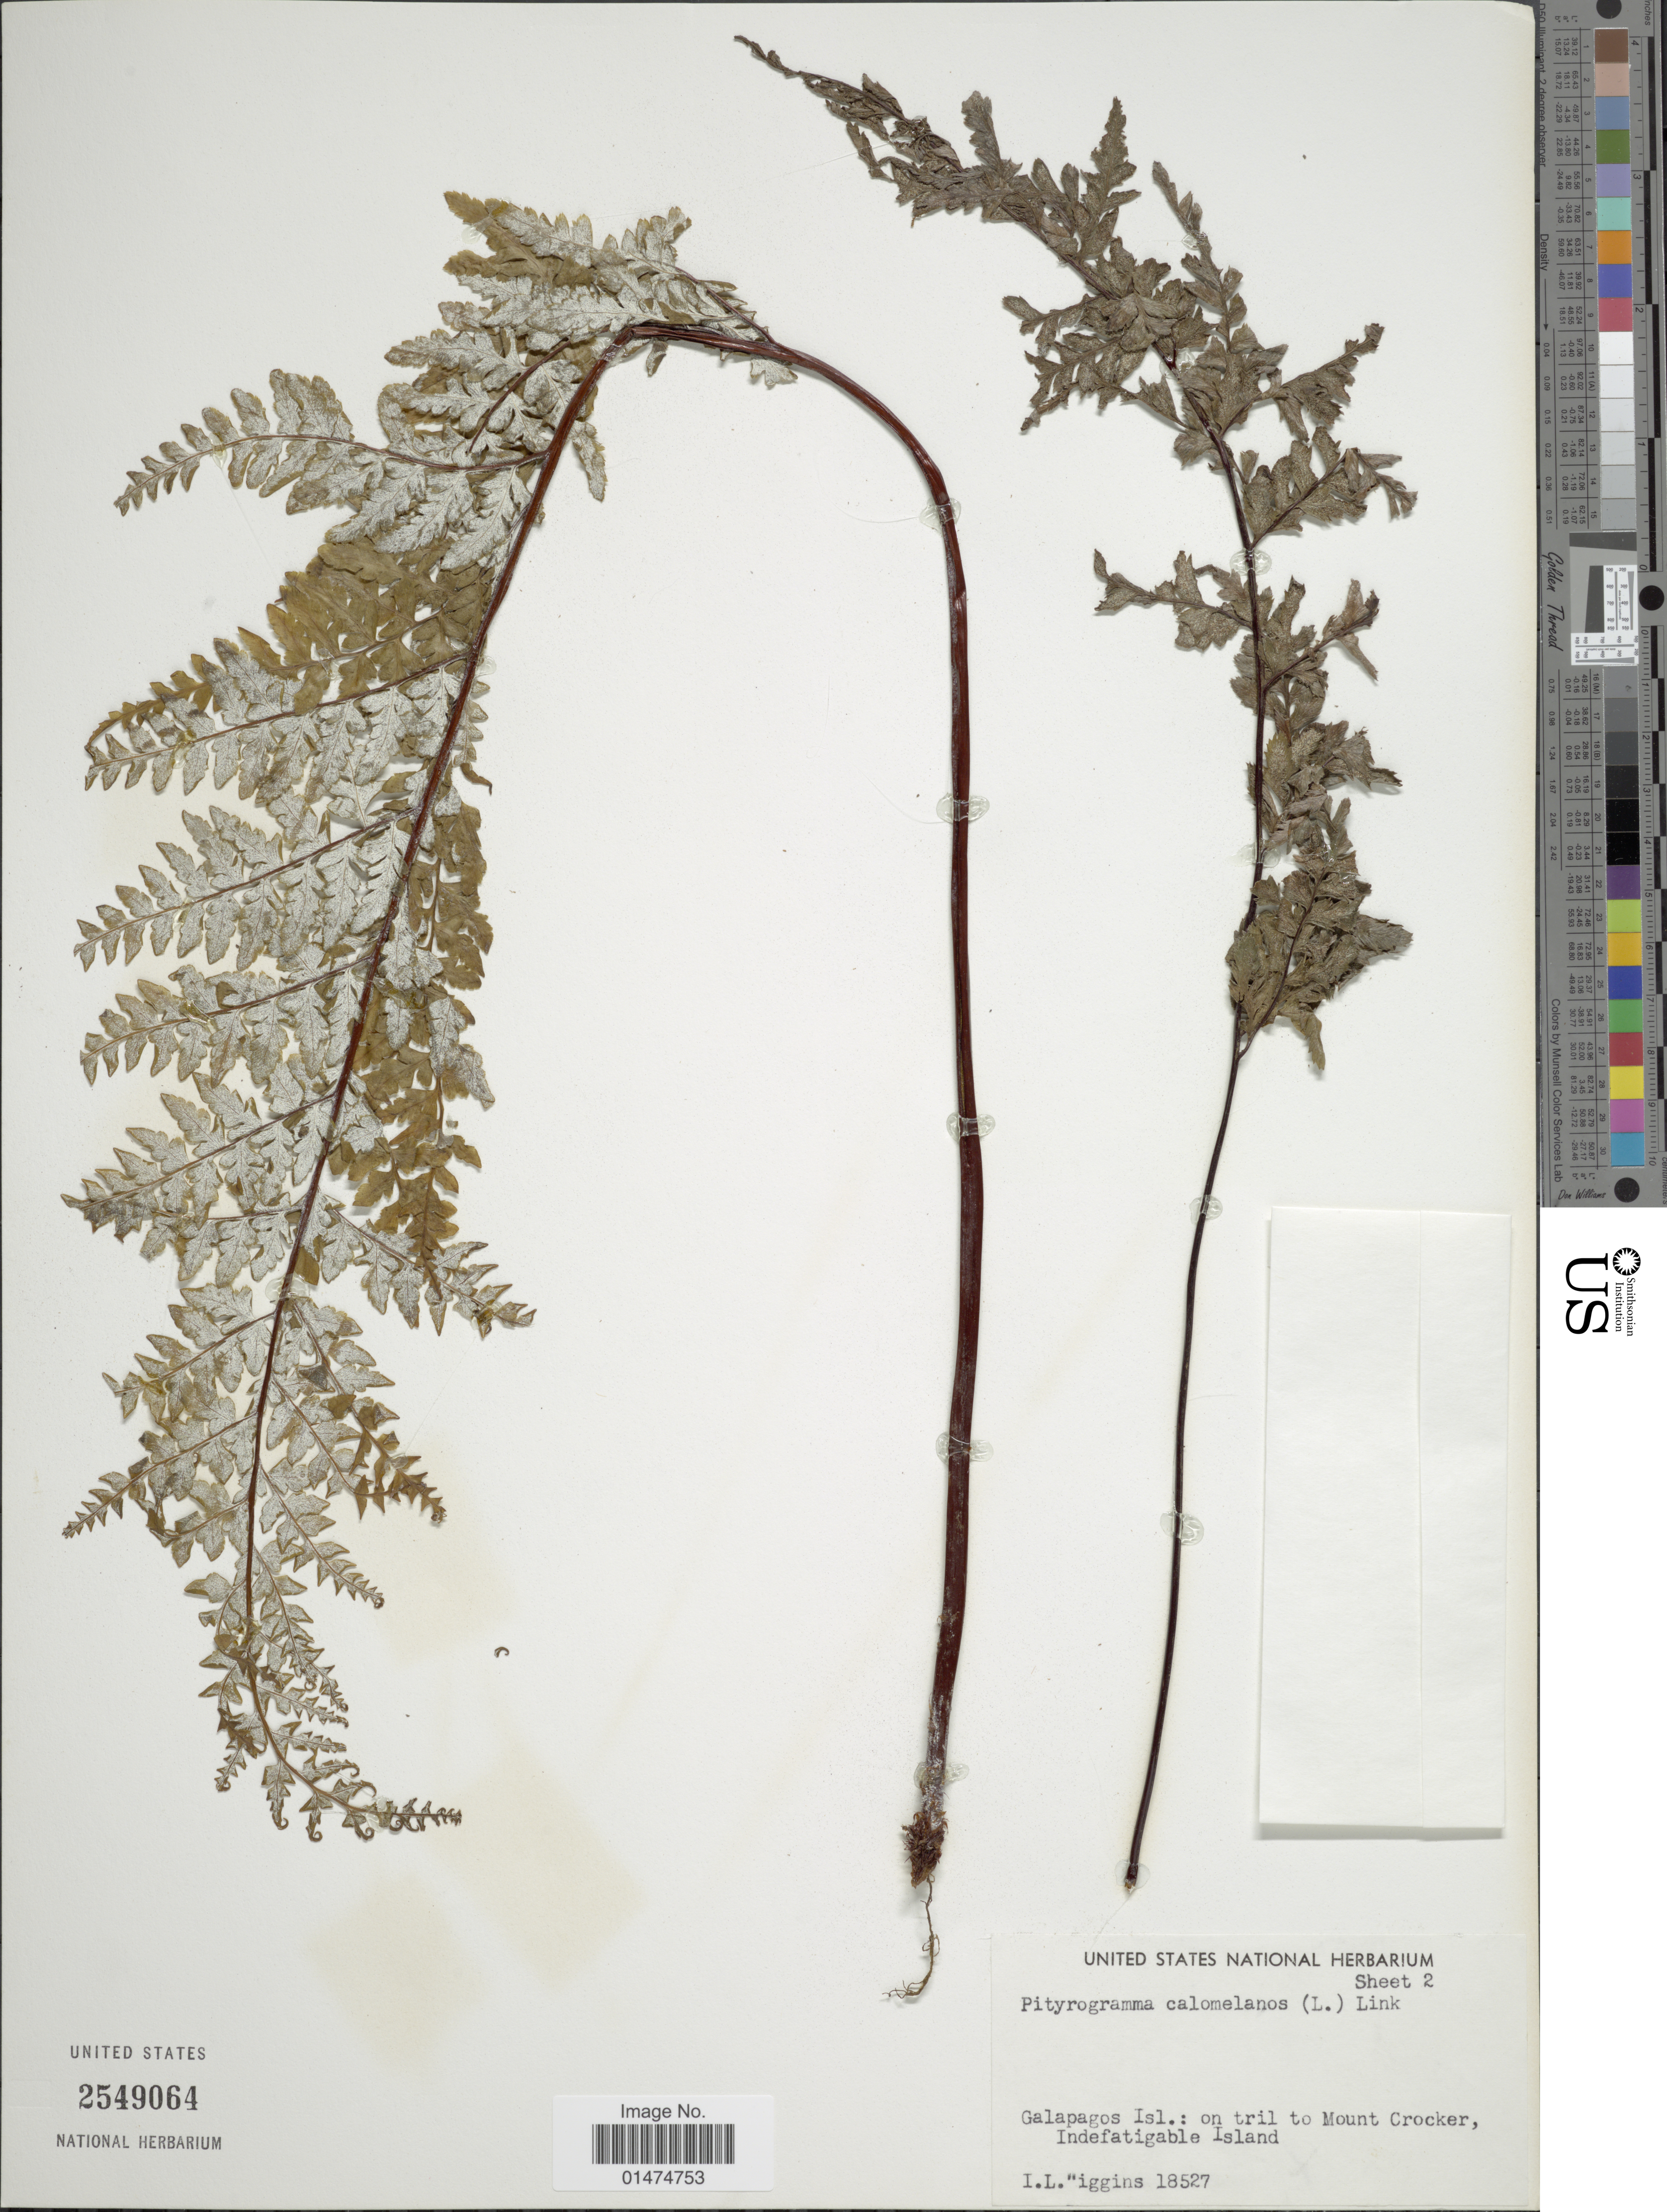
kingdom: Plantae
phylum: Tracheophyta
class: Polypodiopsida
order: Polypodiales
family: Pteridaceae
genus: Pityrogramma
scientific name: Pityrogramma calomelanos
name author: (L.) Link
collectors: I. L. Wiggins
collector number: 18527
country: Ecuador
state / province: Colón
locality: Galapagos Isl. : on tril Mount Crocker, Indefatigable Island.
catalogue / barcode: US 2549064